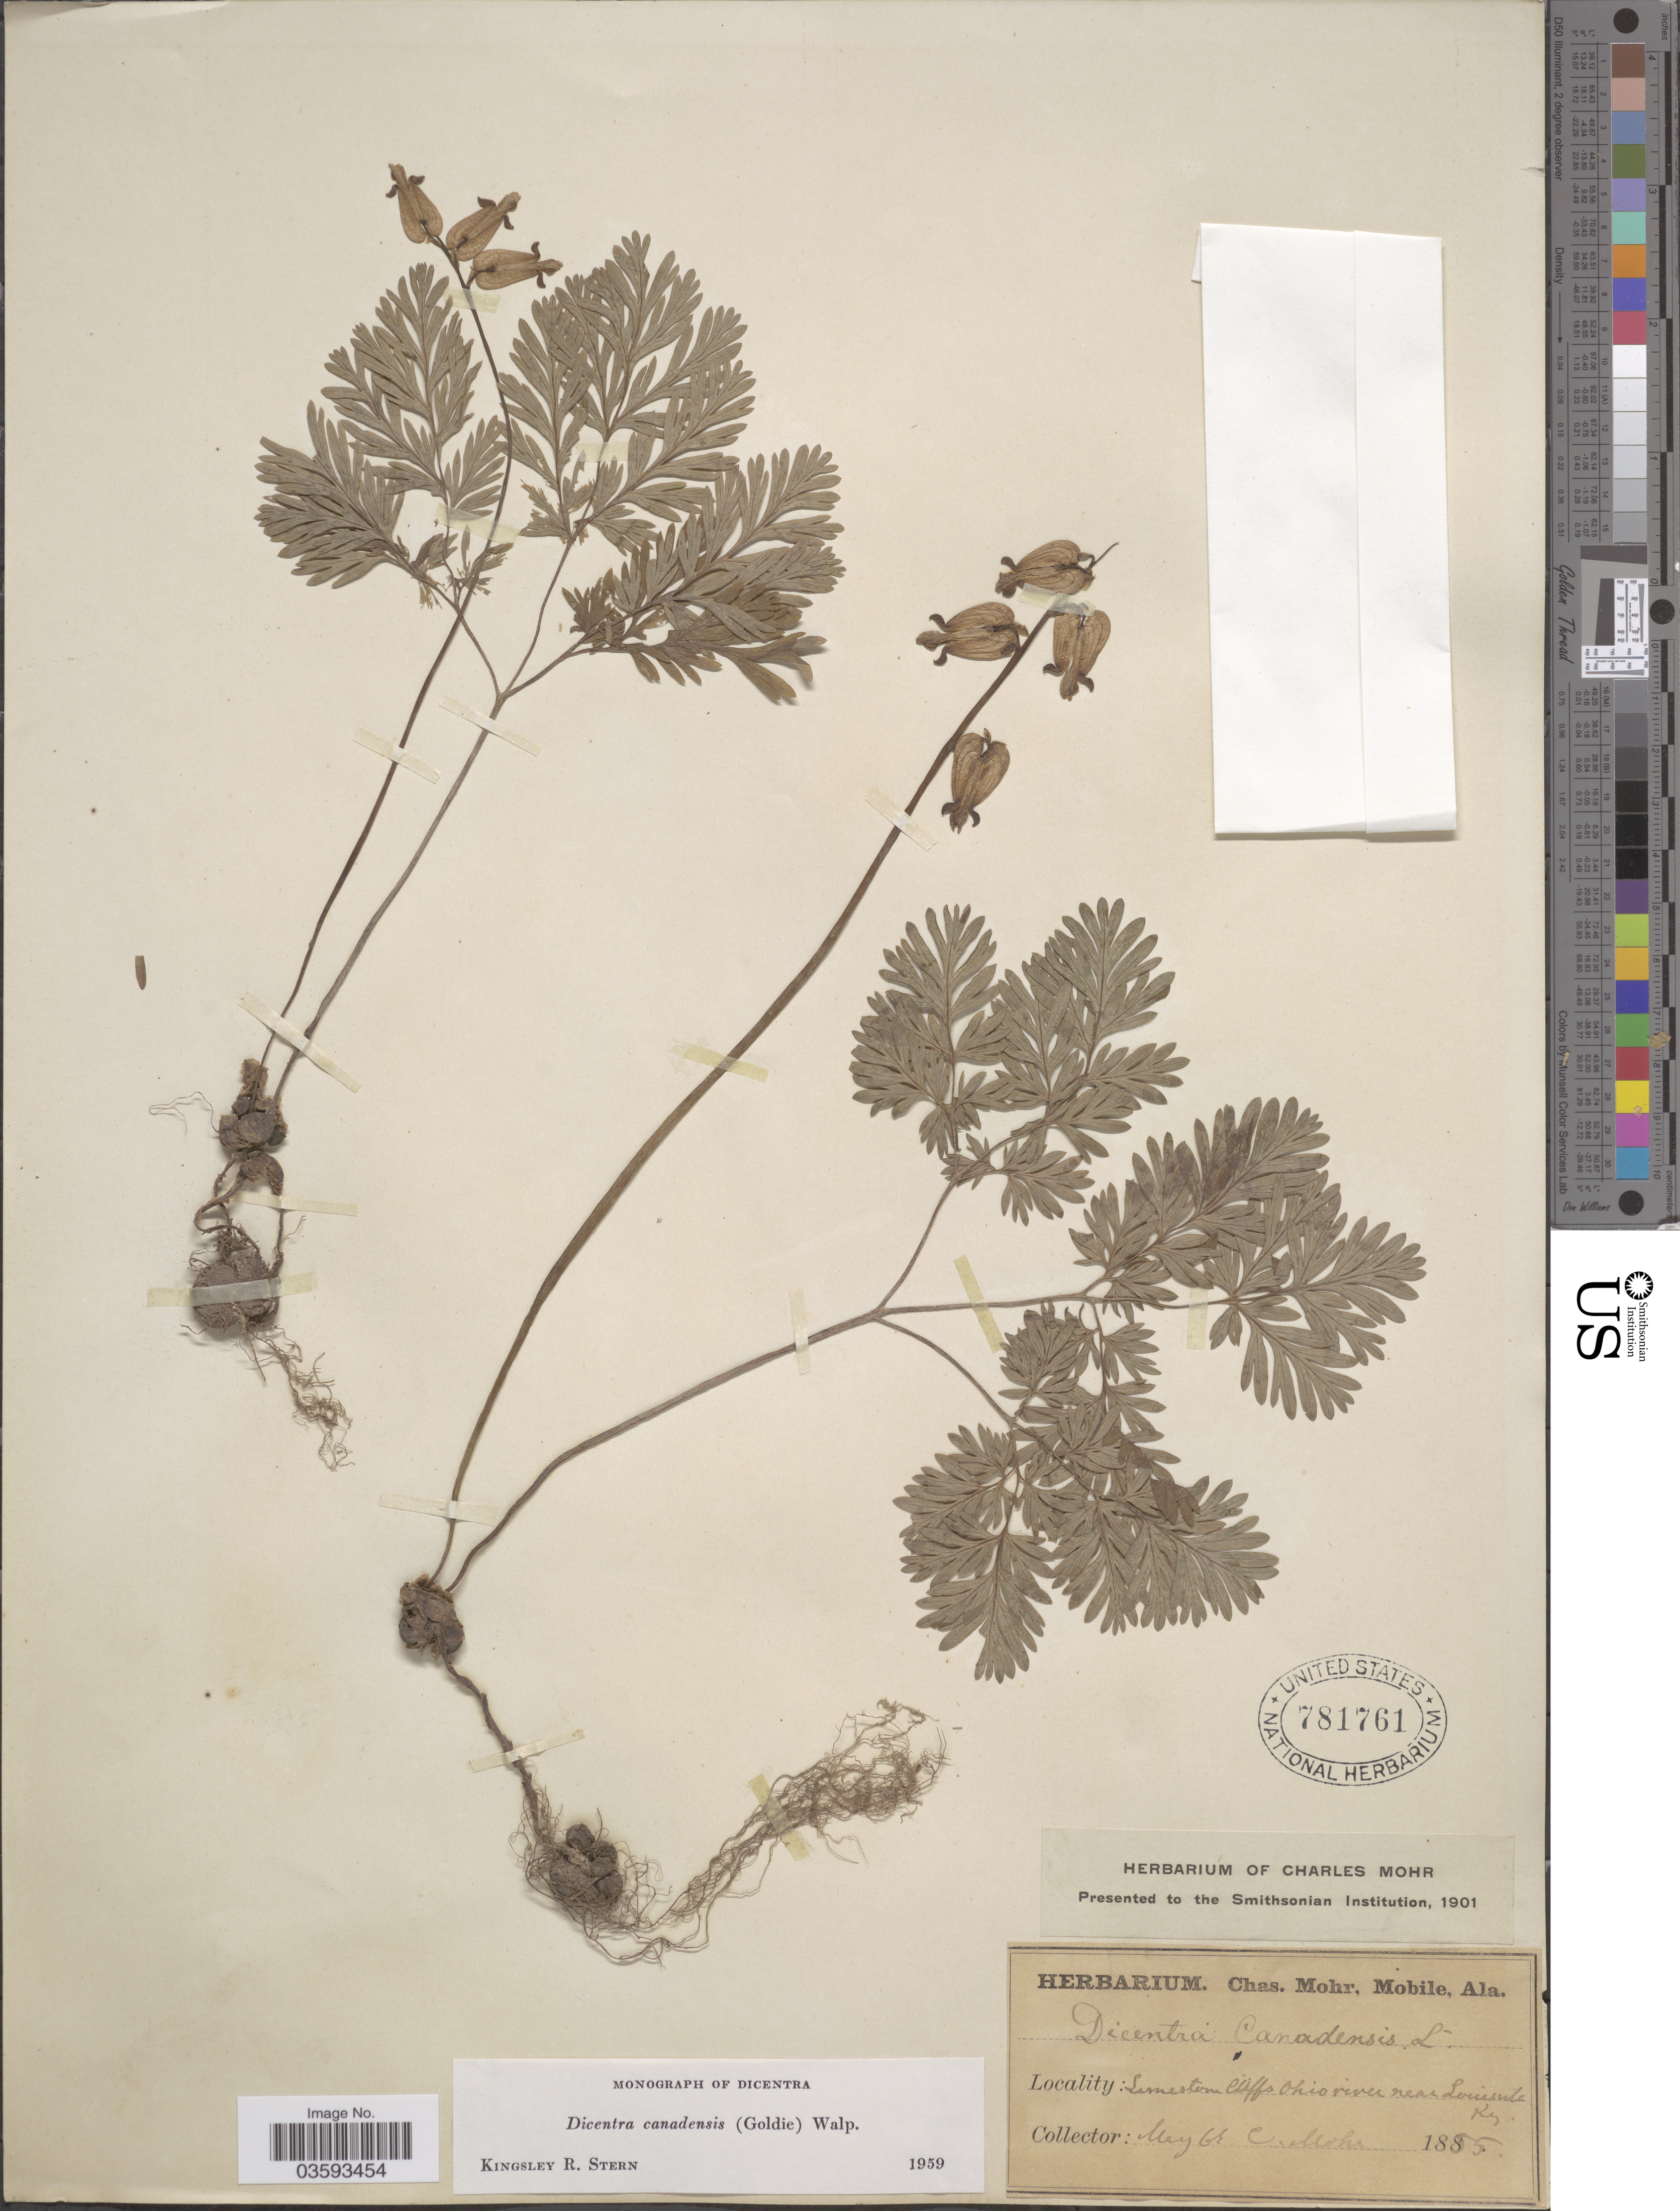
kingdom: Plantae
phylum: Tracheophyta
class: Magnoliopsida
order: Ranunculales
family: Papaveraceae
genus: Dicentra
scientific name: Dicentra canadensis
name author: (Goldie) Walp.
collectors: Mohr, C. T. (herbarium)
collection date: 1855-05-06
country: United States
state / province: Kentucky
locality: Limestone Cliffs Ohio river near Louisville.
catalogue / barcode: US 781761